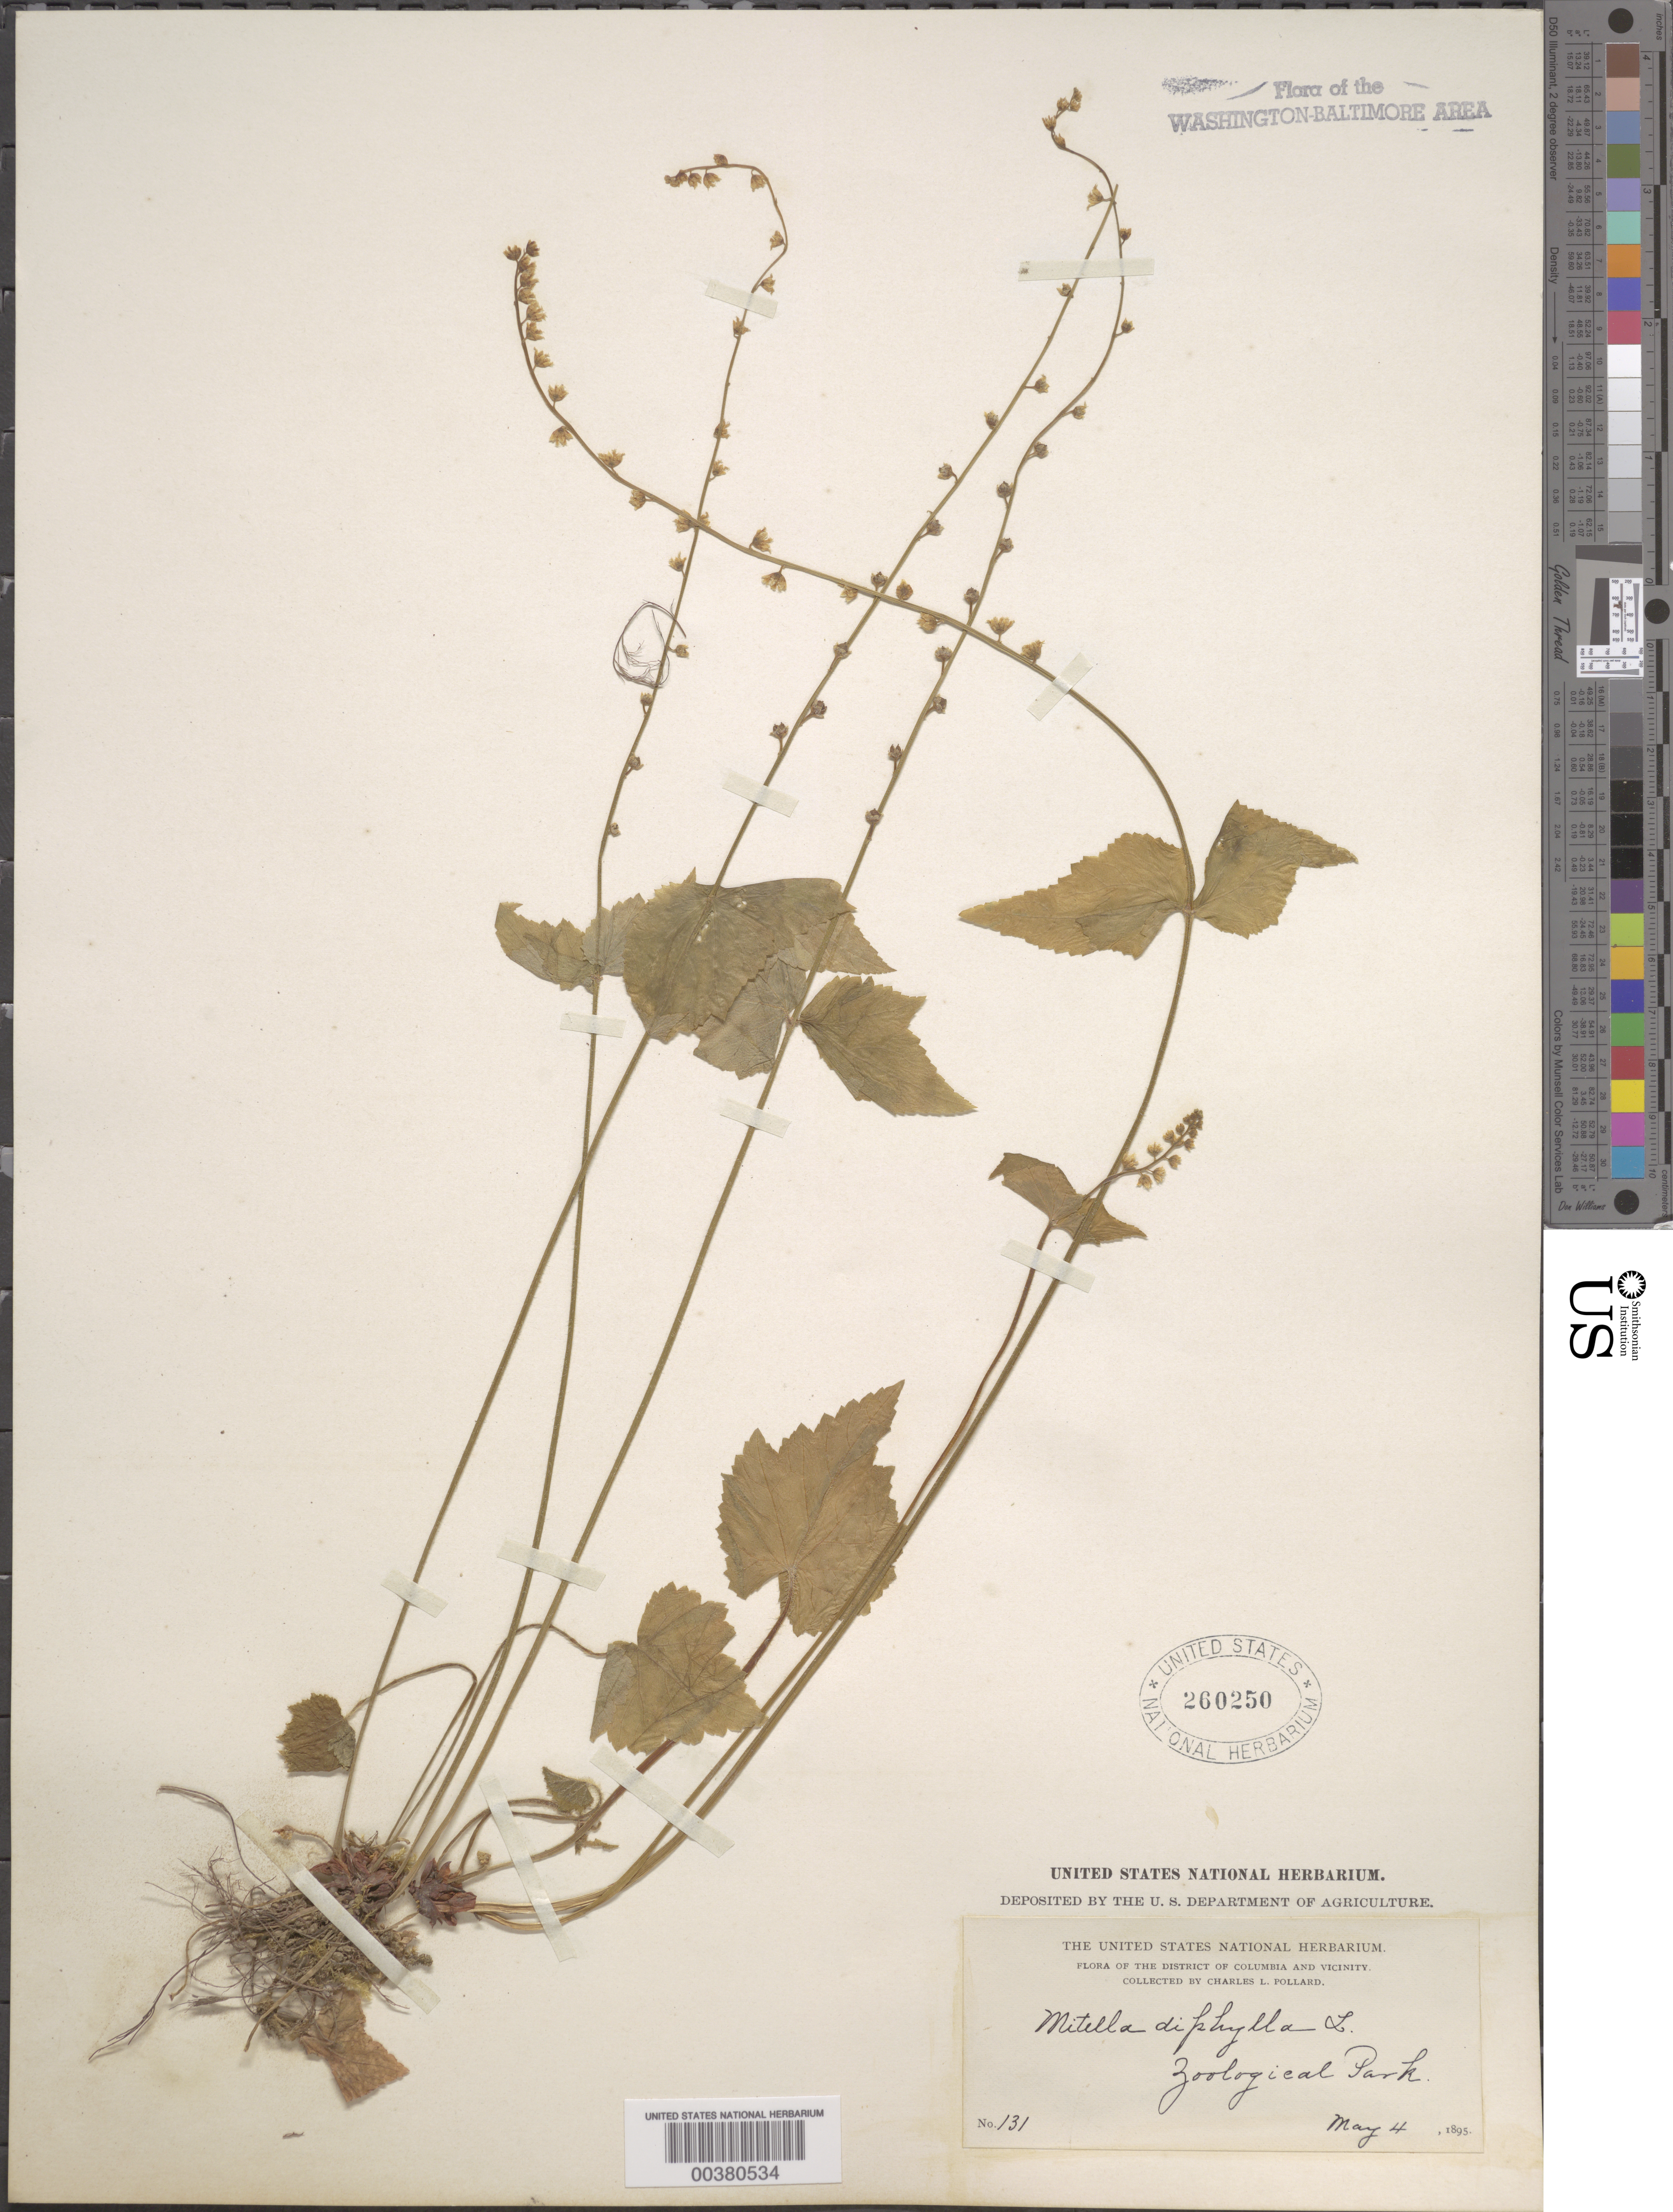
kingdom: Plantae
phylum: Tracheophyta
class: Magnoliopsida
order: Saxifragales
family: Saxifragaceae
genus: Mitella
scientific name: Mitella diphylla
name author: L.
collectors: C. L. Pollard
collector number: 131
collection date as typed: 04 May 1895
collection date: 1895-05-04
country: United States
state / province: District of Columbia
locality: Zoological Park Rock Creek Park and Vicinity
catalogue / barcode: US 260250